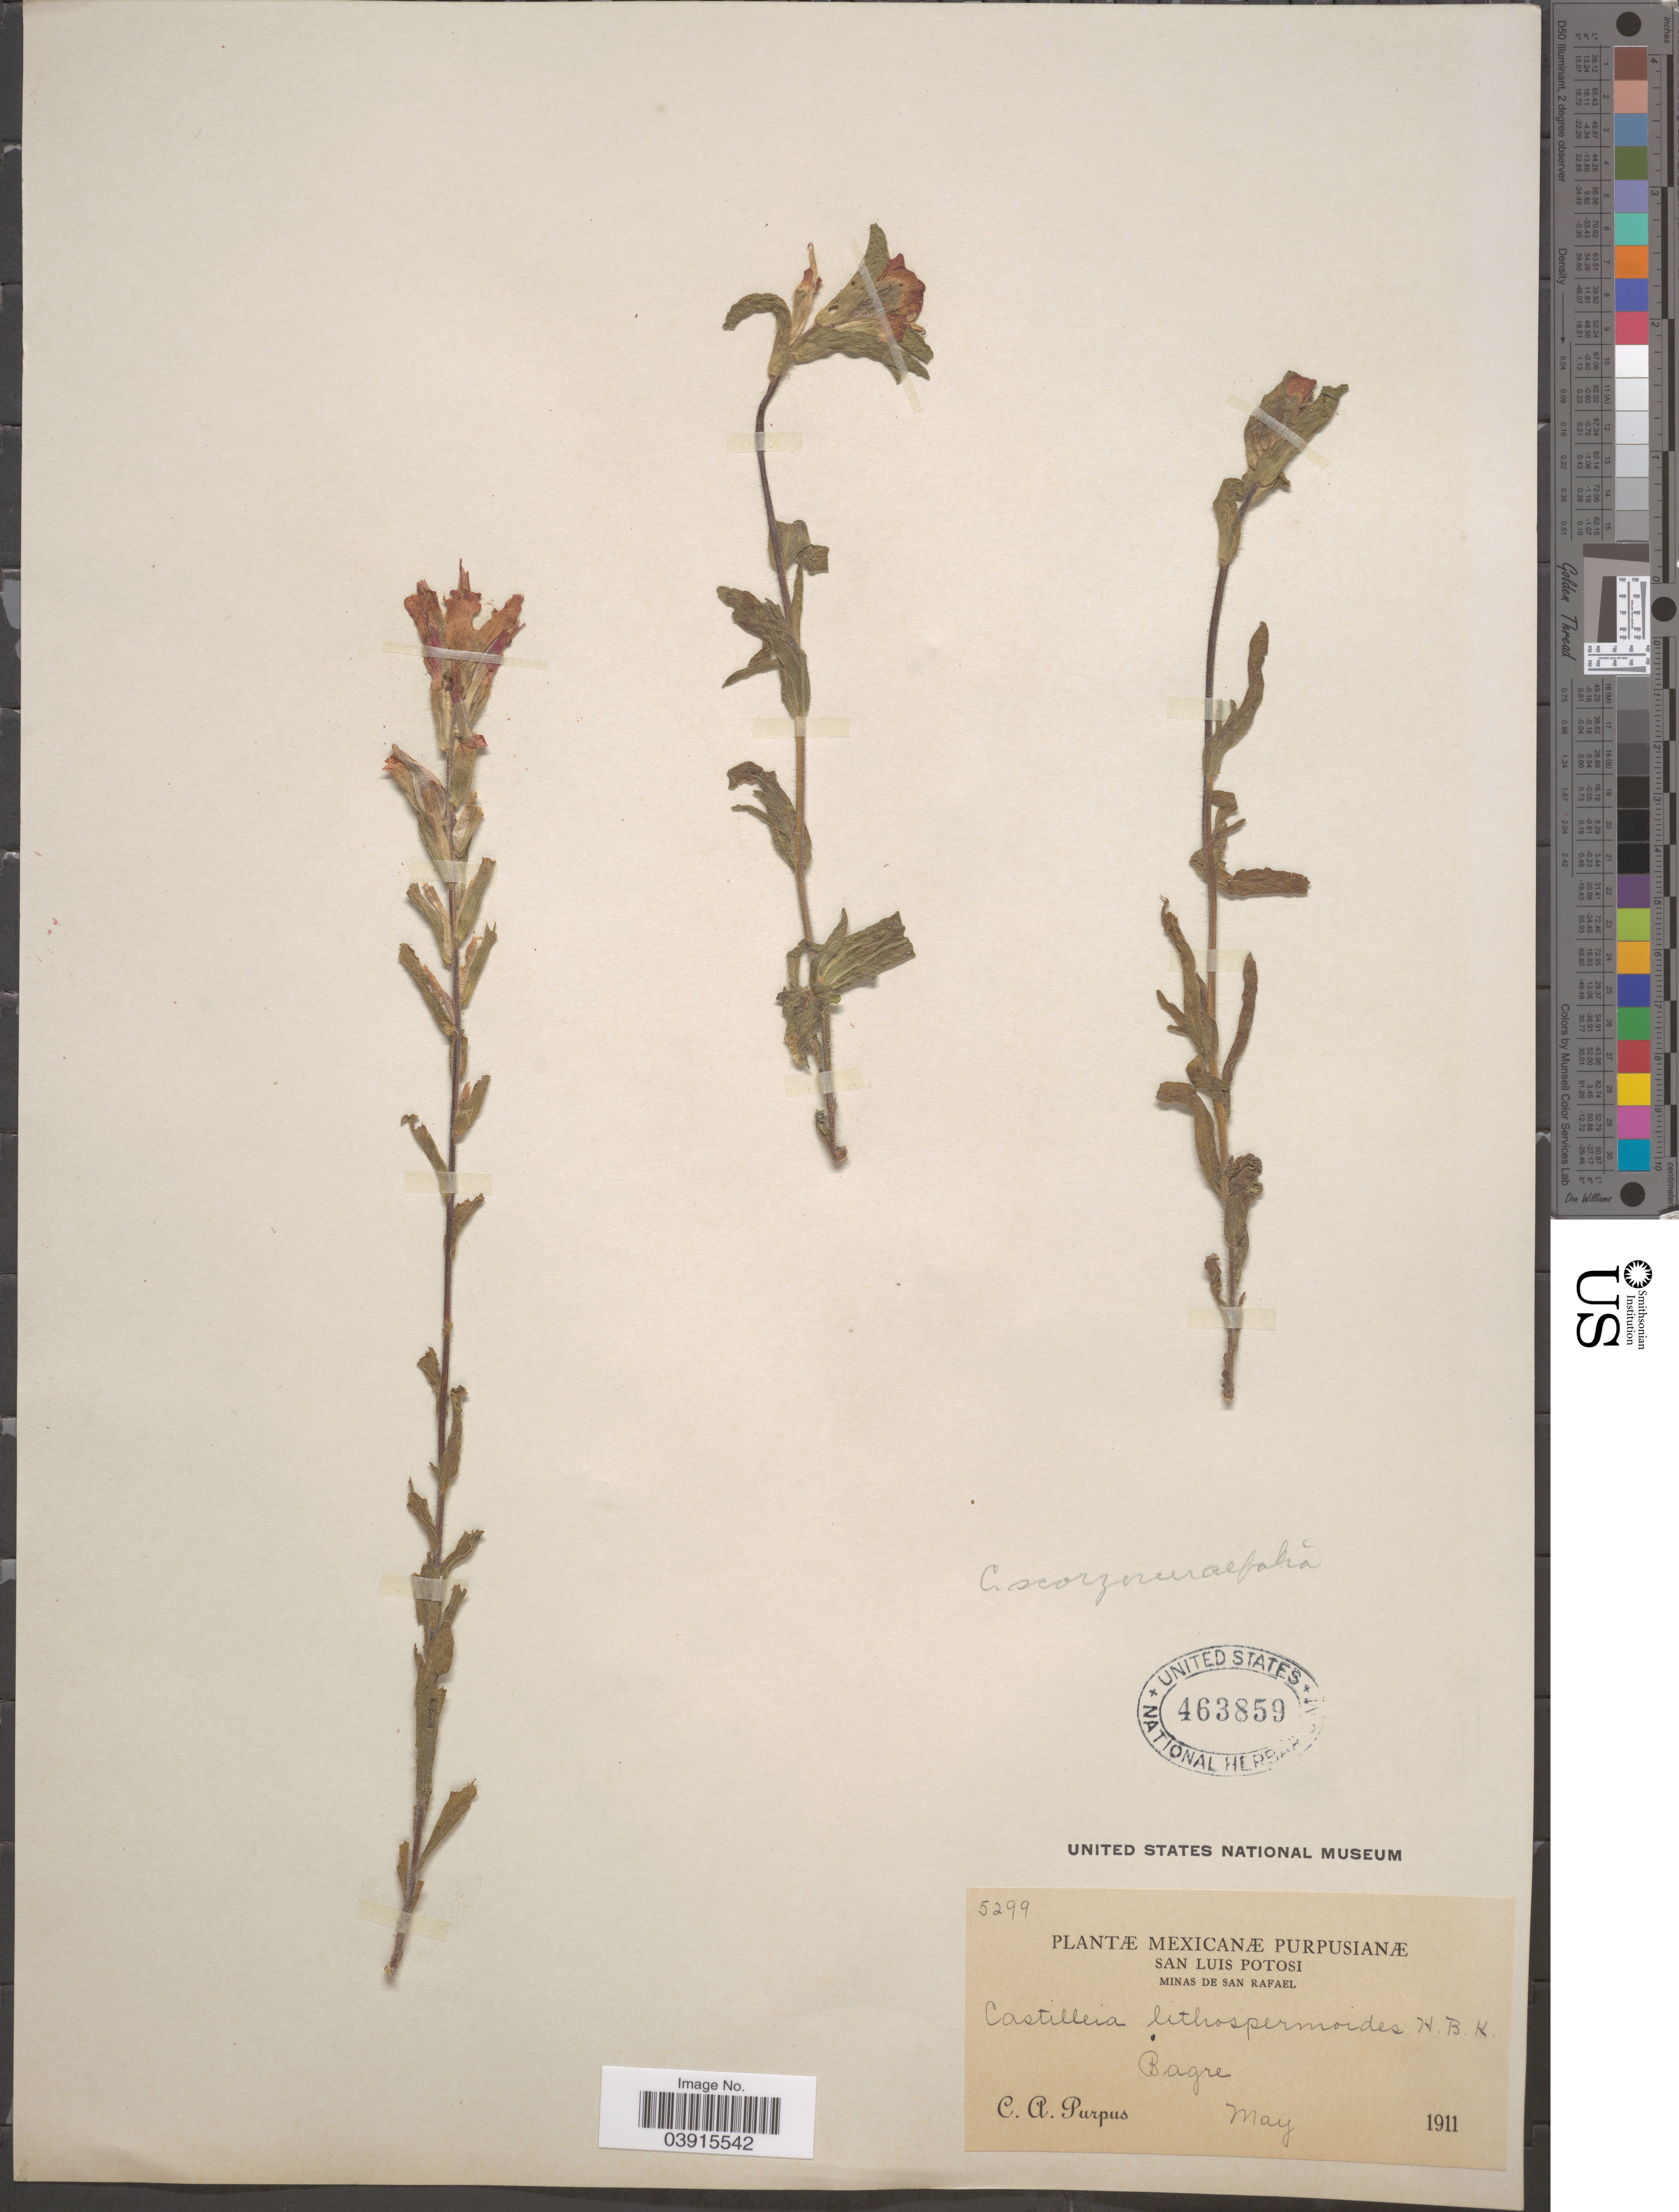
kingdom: Plantae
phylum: Tracheophyta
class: Magnoliopsida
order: Lamiales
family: Orobanchaceae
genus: Castilleja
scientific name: Castilleja scorzonerifolia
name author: Kunth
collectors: C. A. Purpus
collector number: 5299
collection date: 1911-05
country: Mexico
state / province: San Luis Potosí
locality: Minas de San Rafael. Bagre.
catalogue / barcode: US 463859